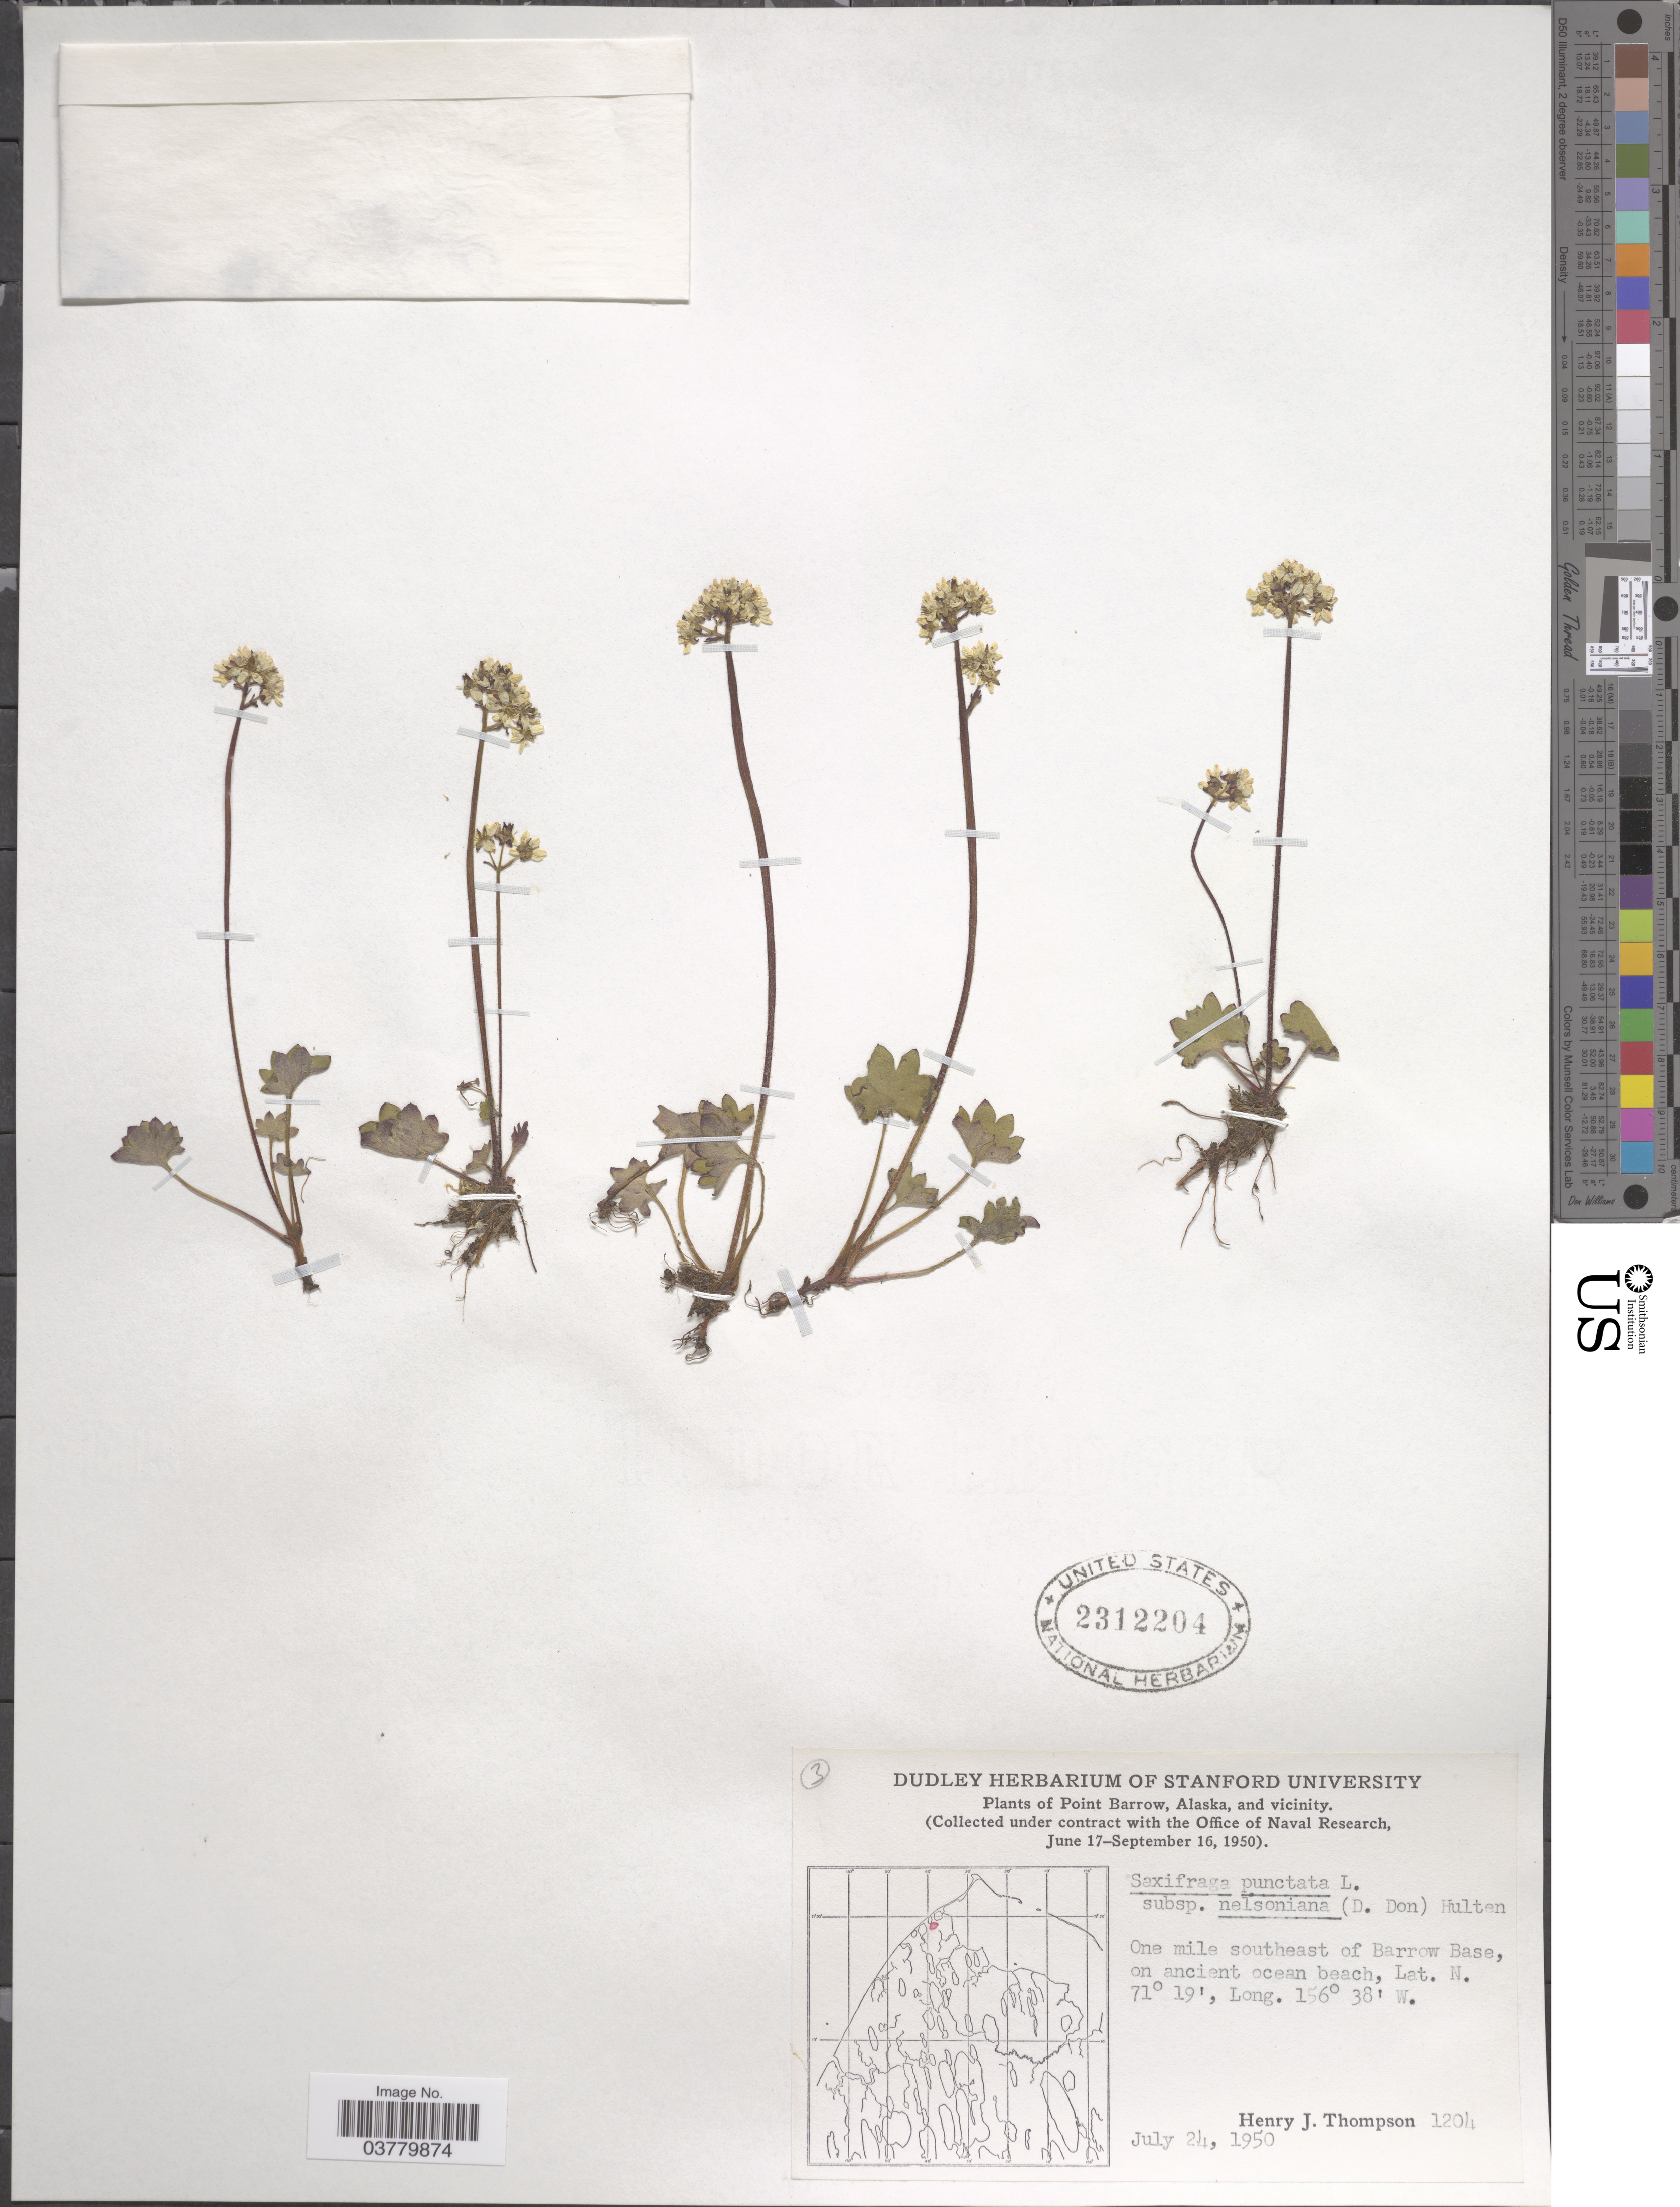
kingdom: Plantae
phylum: Tracheophyta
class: Magnoliopsida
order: Saxifragales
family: Saxifragaceae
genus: Micranthes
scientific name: Micranthes nelsoniana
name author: (D. Don) Small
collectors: H. J. Thompson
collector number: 1204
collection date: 1950-07-24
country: United States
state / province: Alaska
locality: Point Barrow, Alaska, and vicinity. One mile southeast of Barrow Base, on ancient ocean beach.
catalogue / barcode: US 2312204